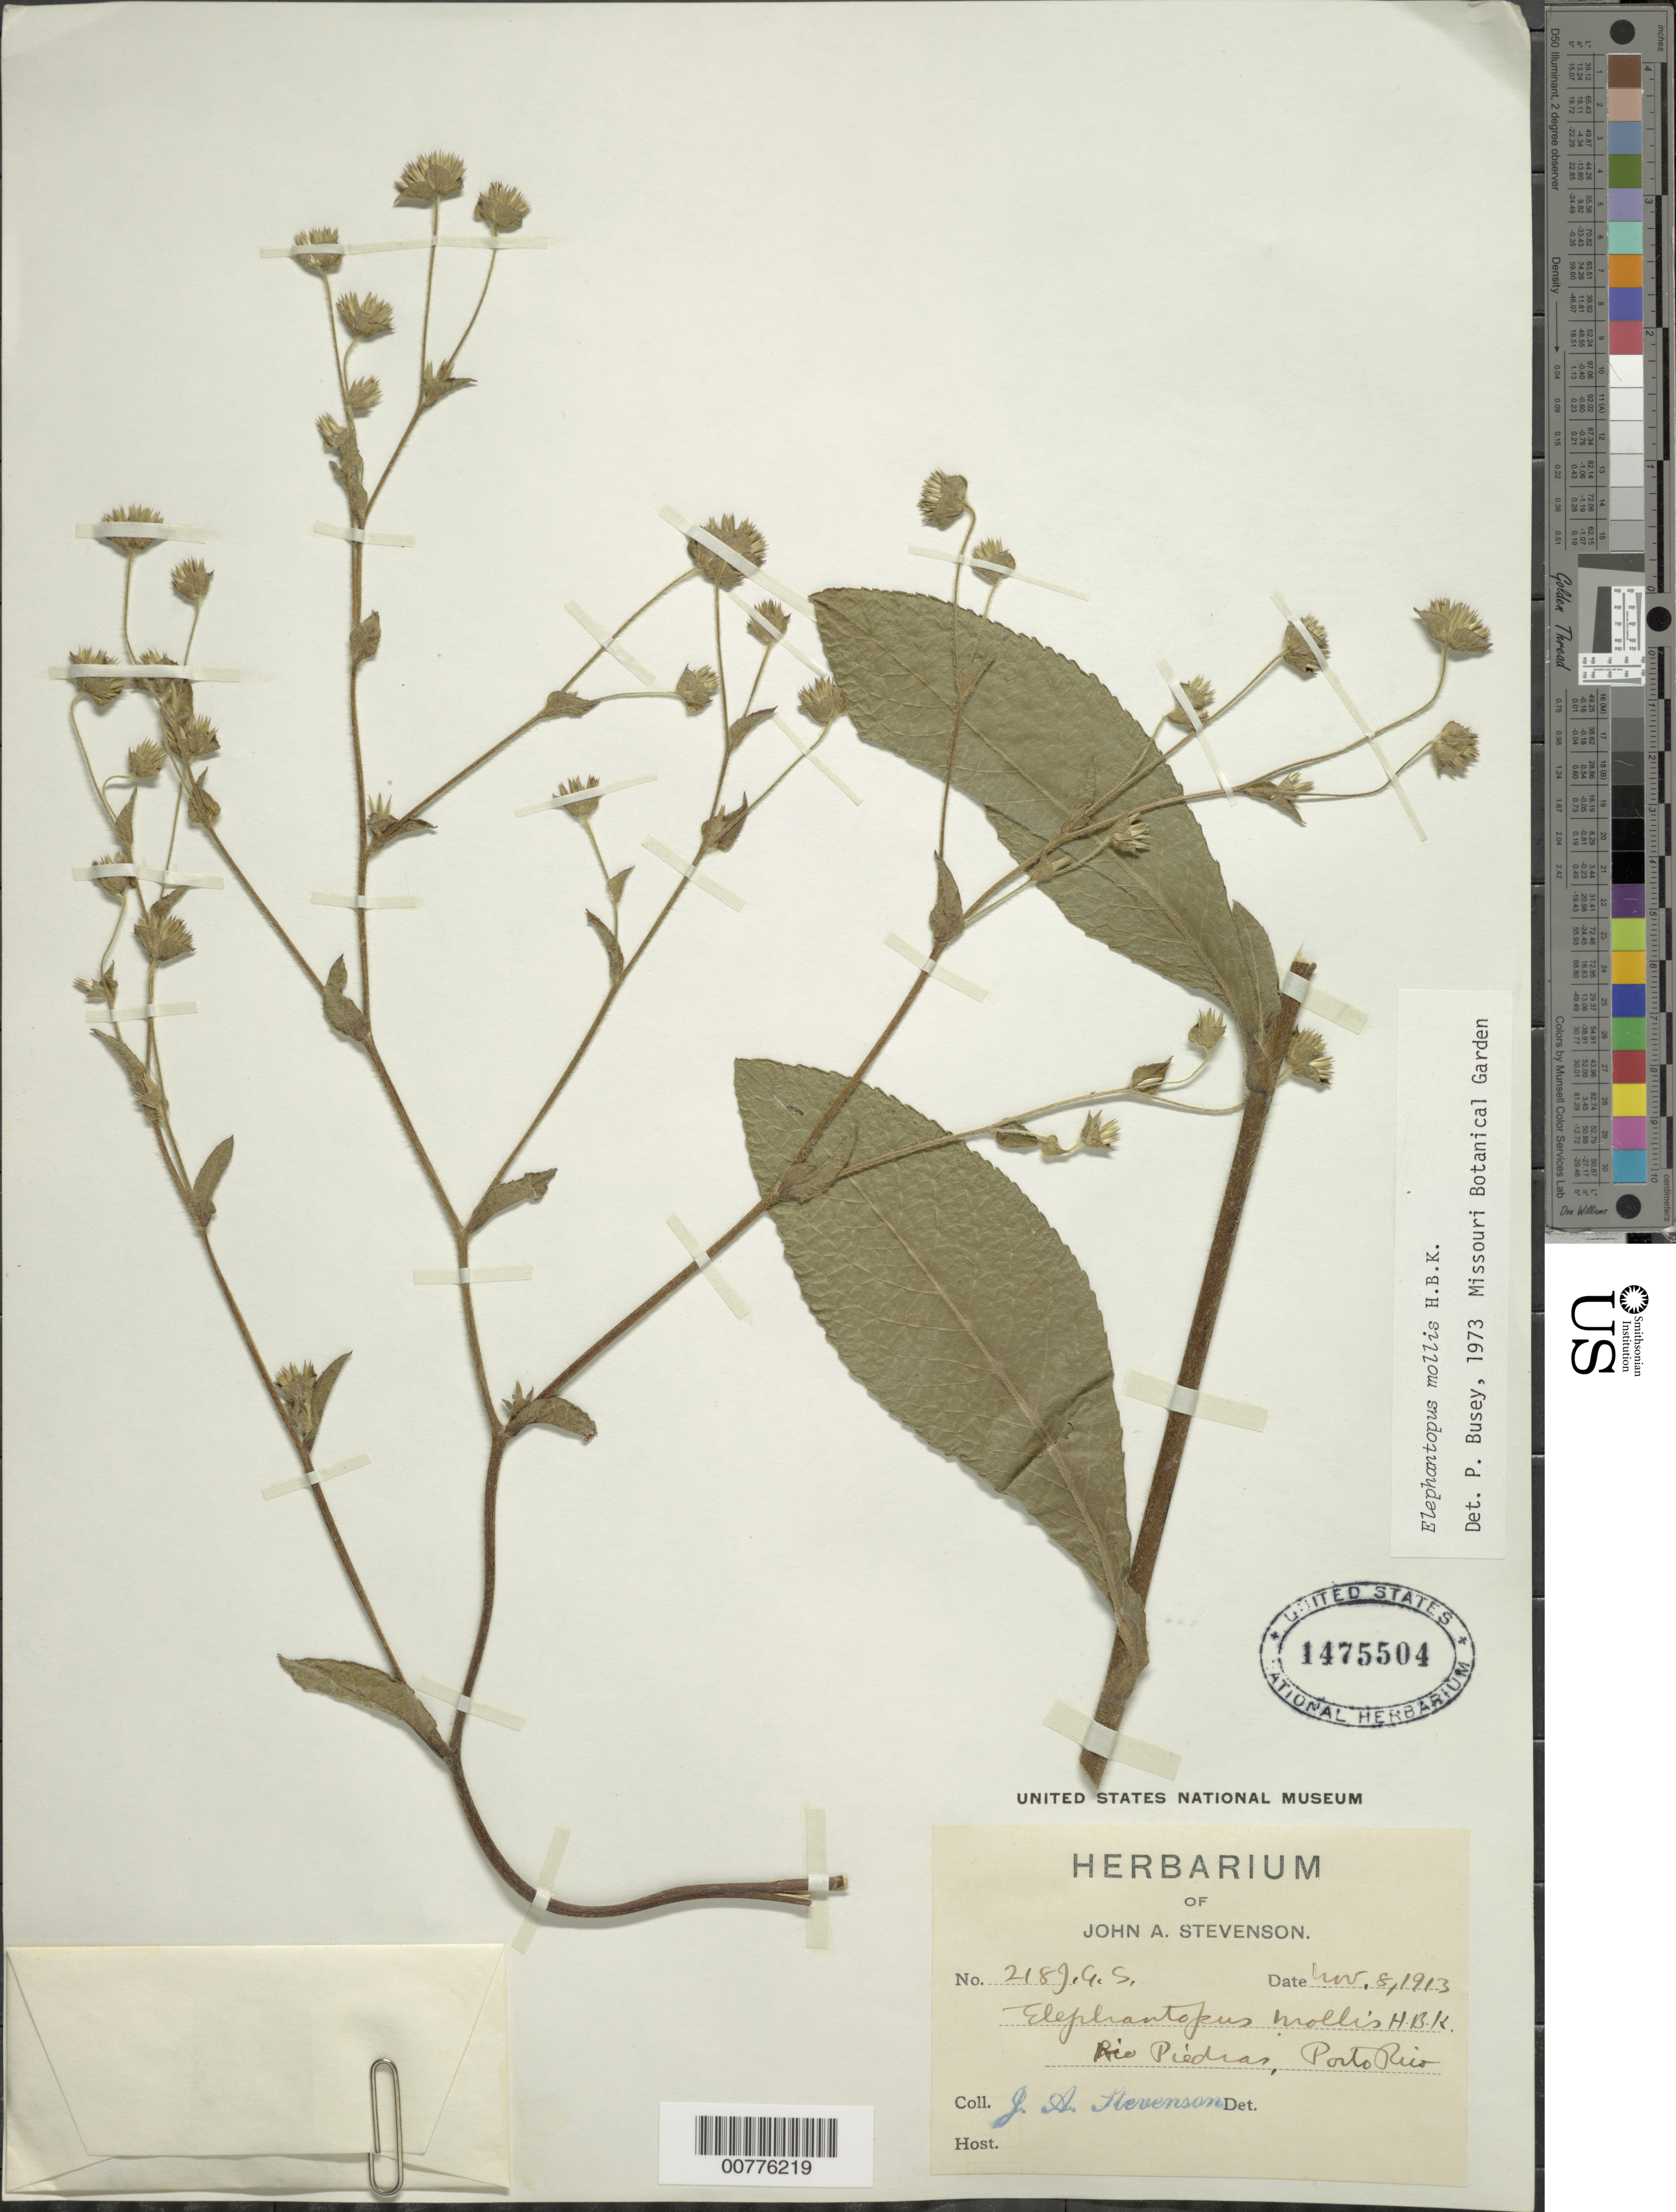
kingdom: Plantae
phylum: Tracheophyta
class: Magnoliopsida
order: Asterales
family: Asteraceae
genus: Elephantopus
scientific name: Elephantopus mollis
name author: Kunth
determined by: Busey, P.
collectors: J. Stevenson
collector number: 218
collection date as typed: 08 Nov 1913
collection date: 1913-11-08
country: Puerto Rico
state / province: San Juan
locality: Río Piedras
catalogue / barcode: US 1475504